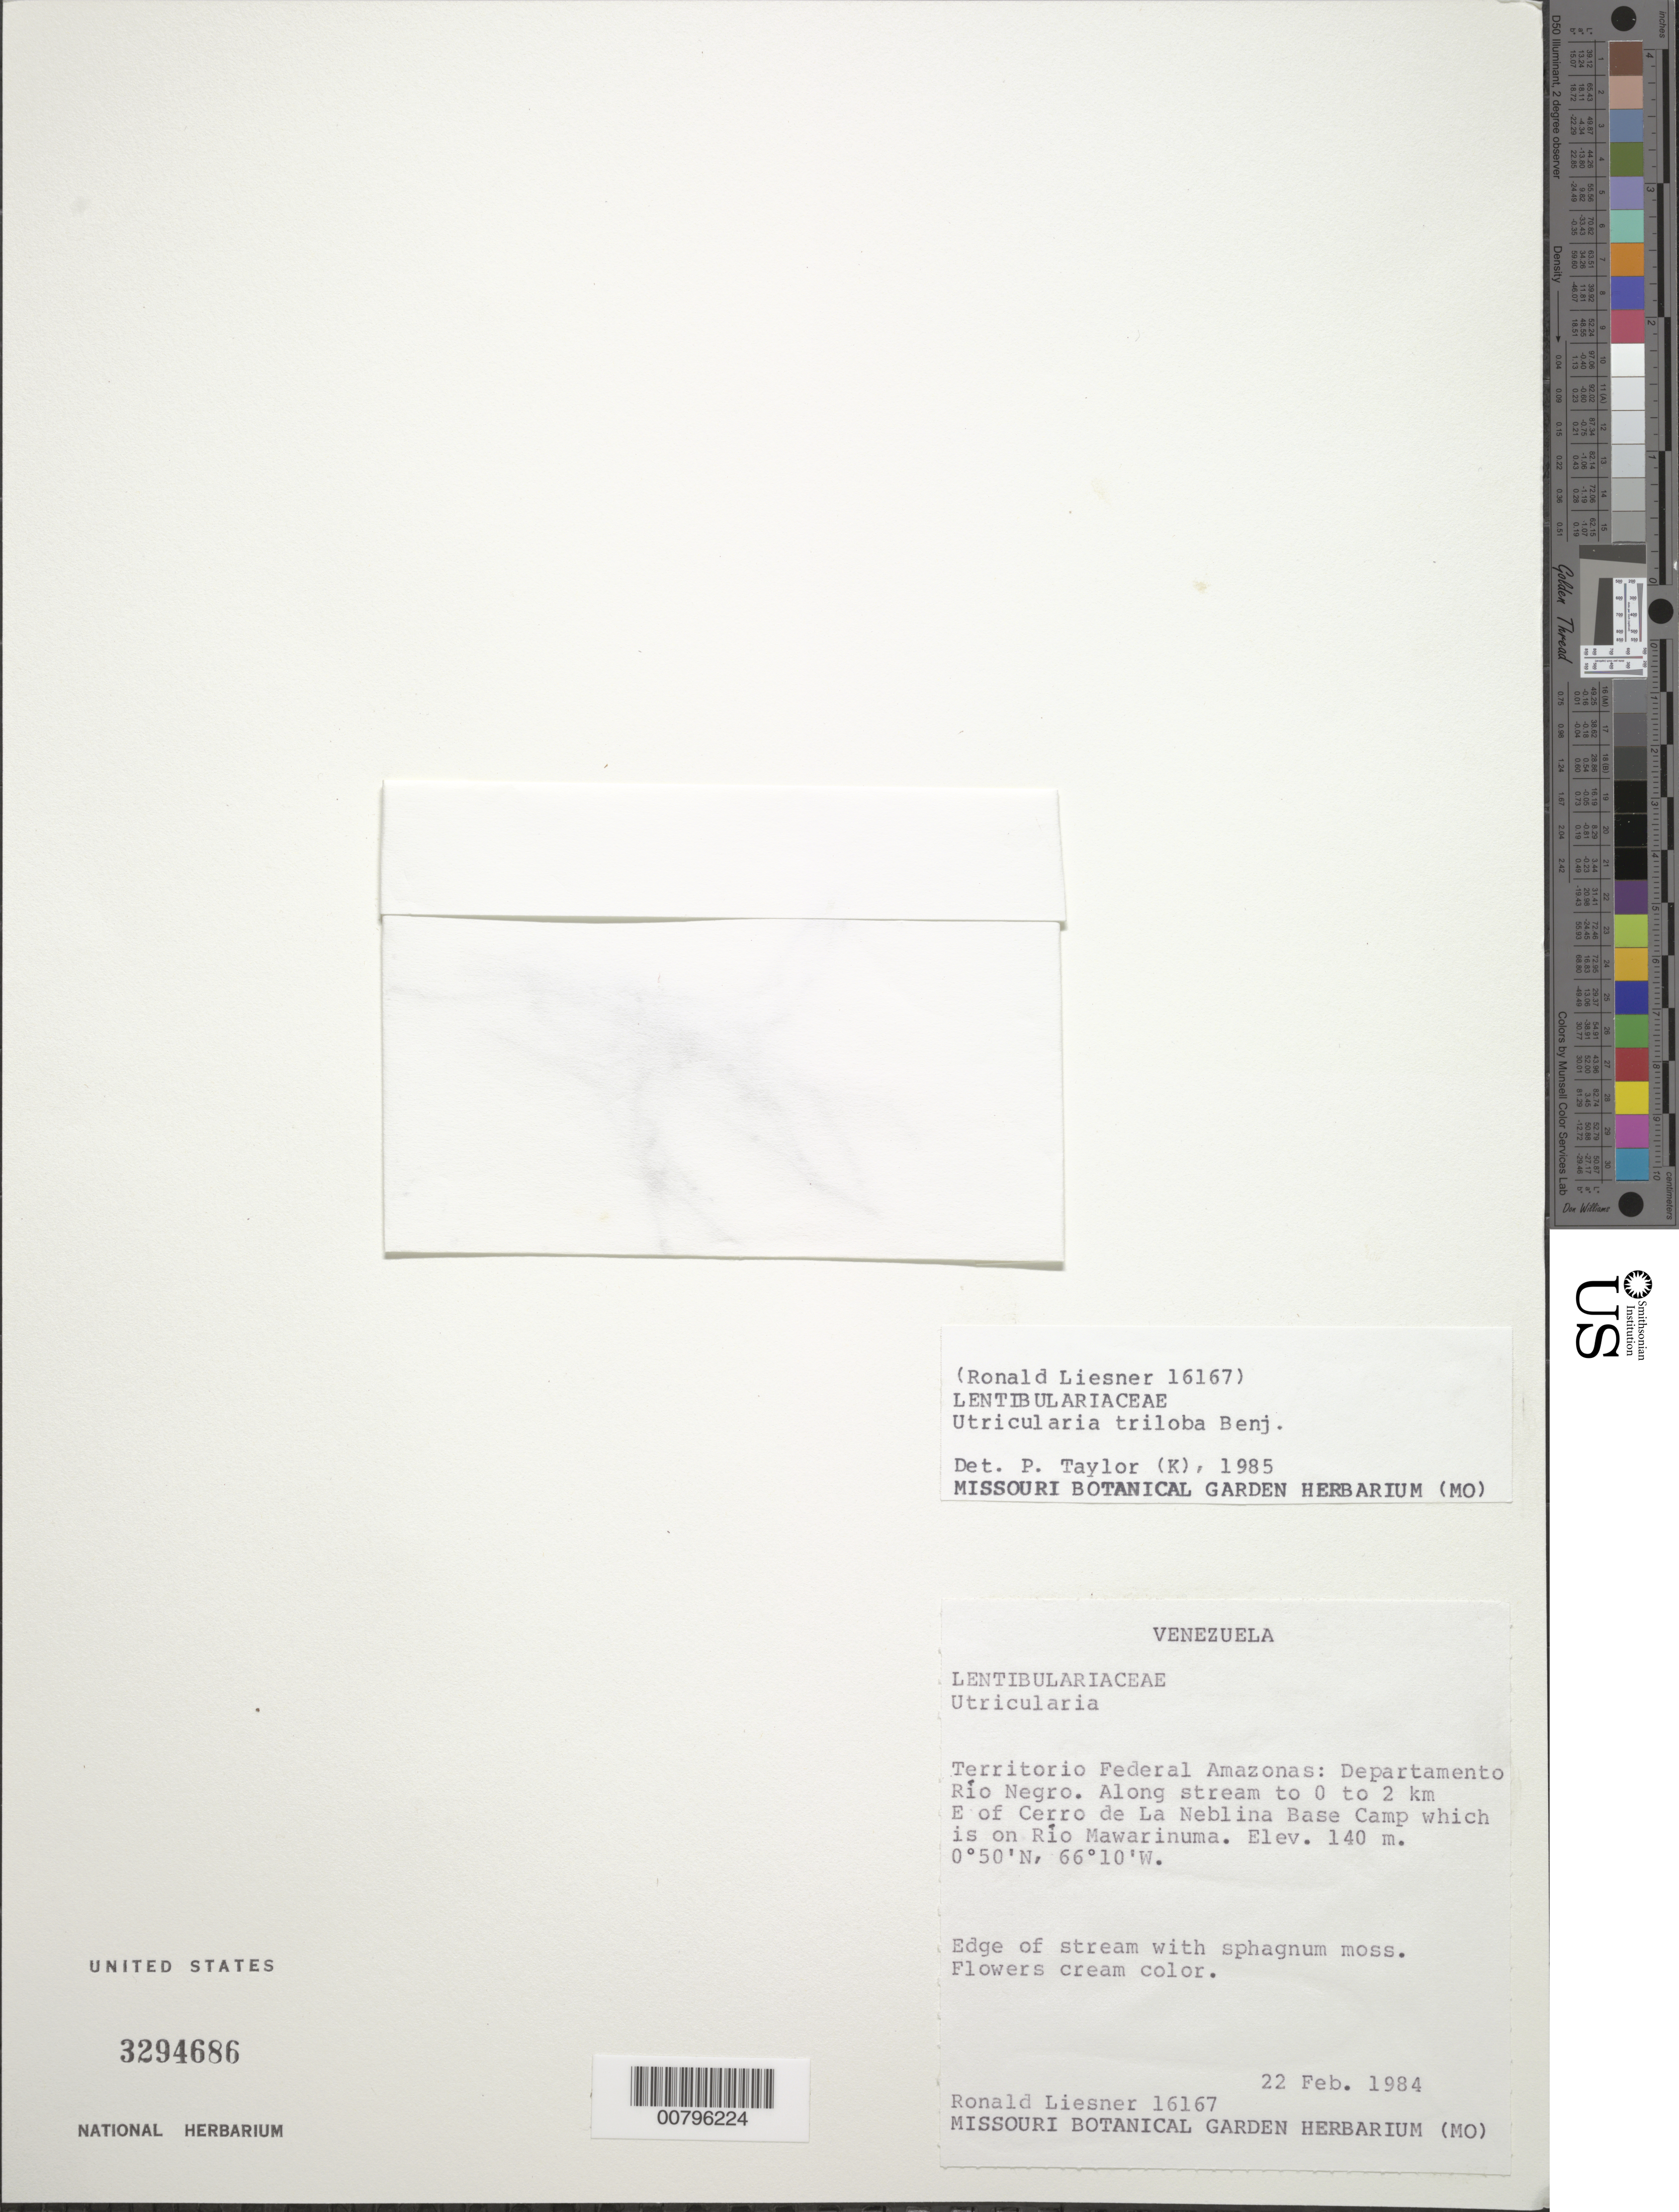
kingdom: Plantae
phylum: Tracheophyta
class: Magnoliopsida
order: Lamiales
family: Lentibulariaceae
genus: Utricularia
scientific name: Utricularia triloba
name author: Benj.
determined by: Taylor, P.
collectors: R. L. Liesner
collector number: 16167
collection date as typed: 22-Feb-84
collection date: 1984-02-22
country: Venezuela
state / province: Amazonas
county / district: Río Negro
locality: Río Mawarinuma, 0-2 km E of Cerro de La Neblina Base Camp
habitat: Edge of stream with sphagnum moss.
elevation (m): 140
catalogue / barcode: US 3294686